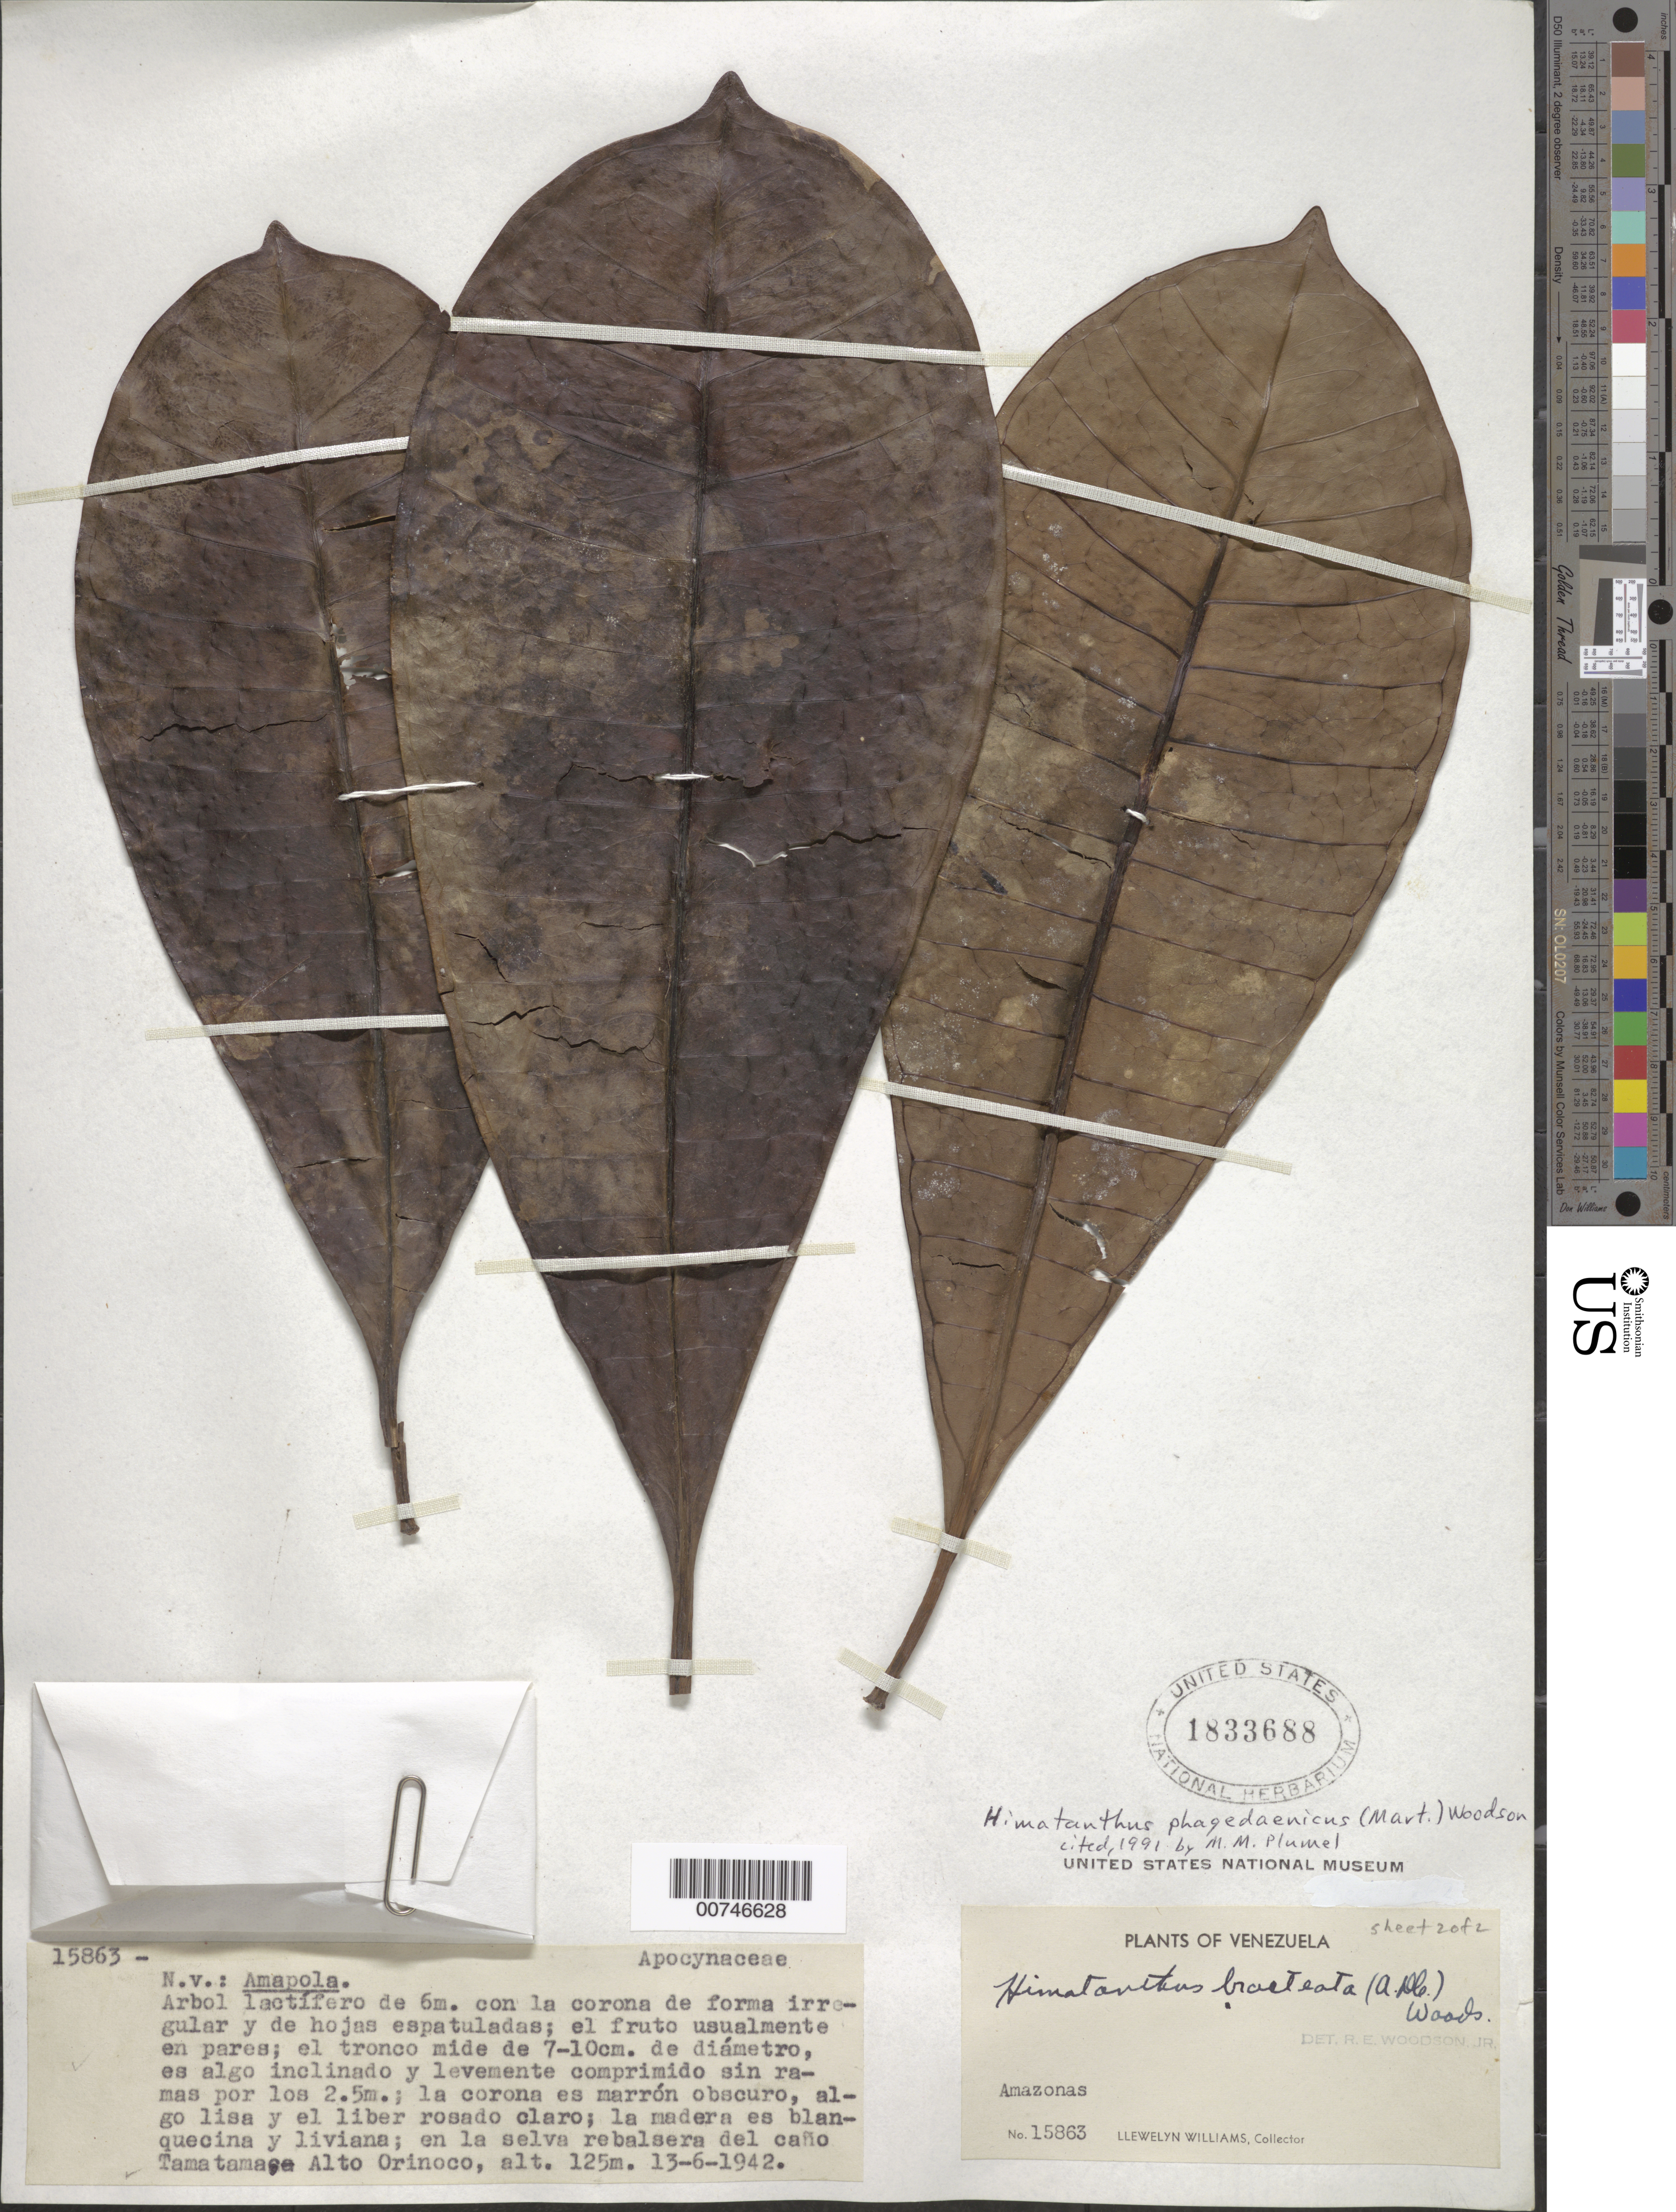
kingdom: Plantae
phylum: Tracheophyta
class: Magnoliopsida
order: Gentianales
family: Apocynaceae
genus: Himatanthus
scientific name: Himatanthus phagedaenicus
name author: (Mart.) Woodson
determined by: Plumel, M. - M.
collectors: Ll. Williams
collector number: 15863 a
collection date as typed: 13-Jun-42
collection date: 1942-06-13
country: Venezuela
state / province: Amazonas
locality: Tamatama, Alto Río Orinoco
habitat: Selva rebalsera del caño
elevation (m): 125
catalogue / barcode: US 1833688